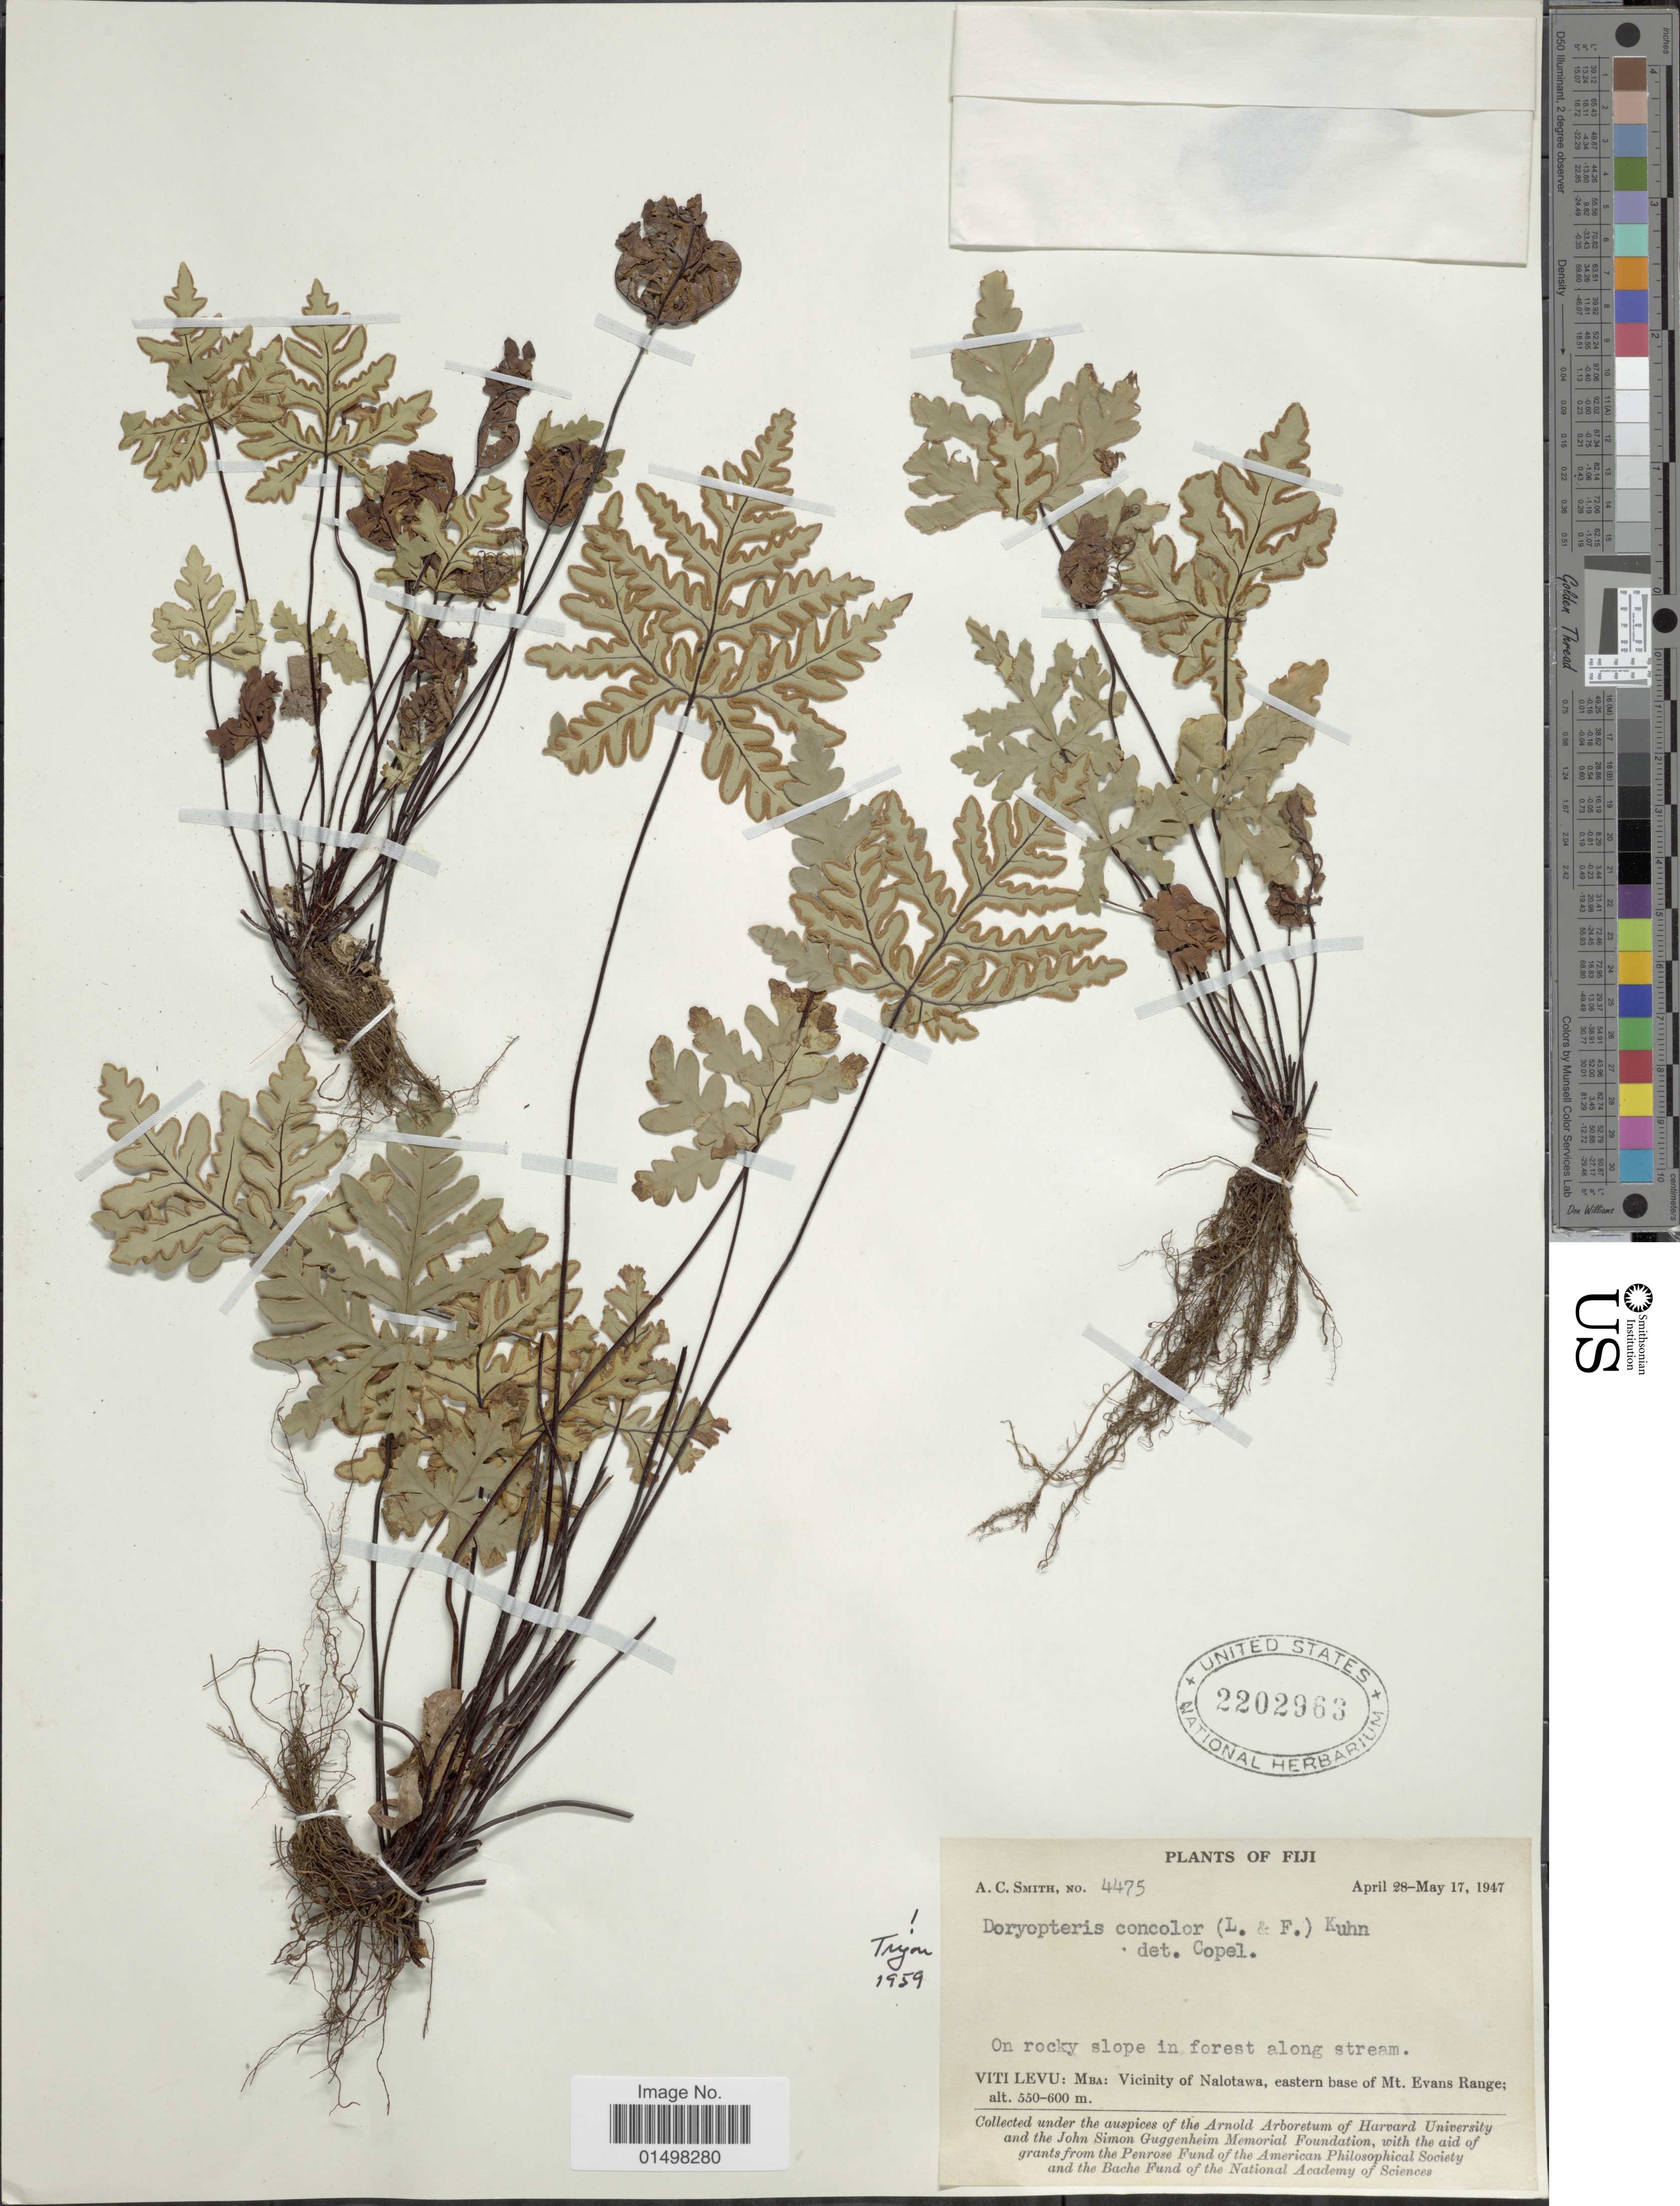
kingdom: Plantae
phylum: Tracheophyta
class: Polypodiopsida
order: Polypodiales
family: Pteridaceae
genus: Doryopteris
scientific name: Doryopteris concolor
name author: (Langsd. & Fisch.) Kuhn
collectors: A. C. Smith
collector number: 4475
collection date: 1947-04-28/1947-05-17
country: Fiji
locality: Viti Levu: Mba: Vicinity of Nalotawa, eastern base of Mt. Evans Range.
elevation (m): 550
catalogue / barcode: US 2202963